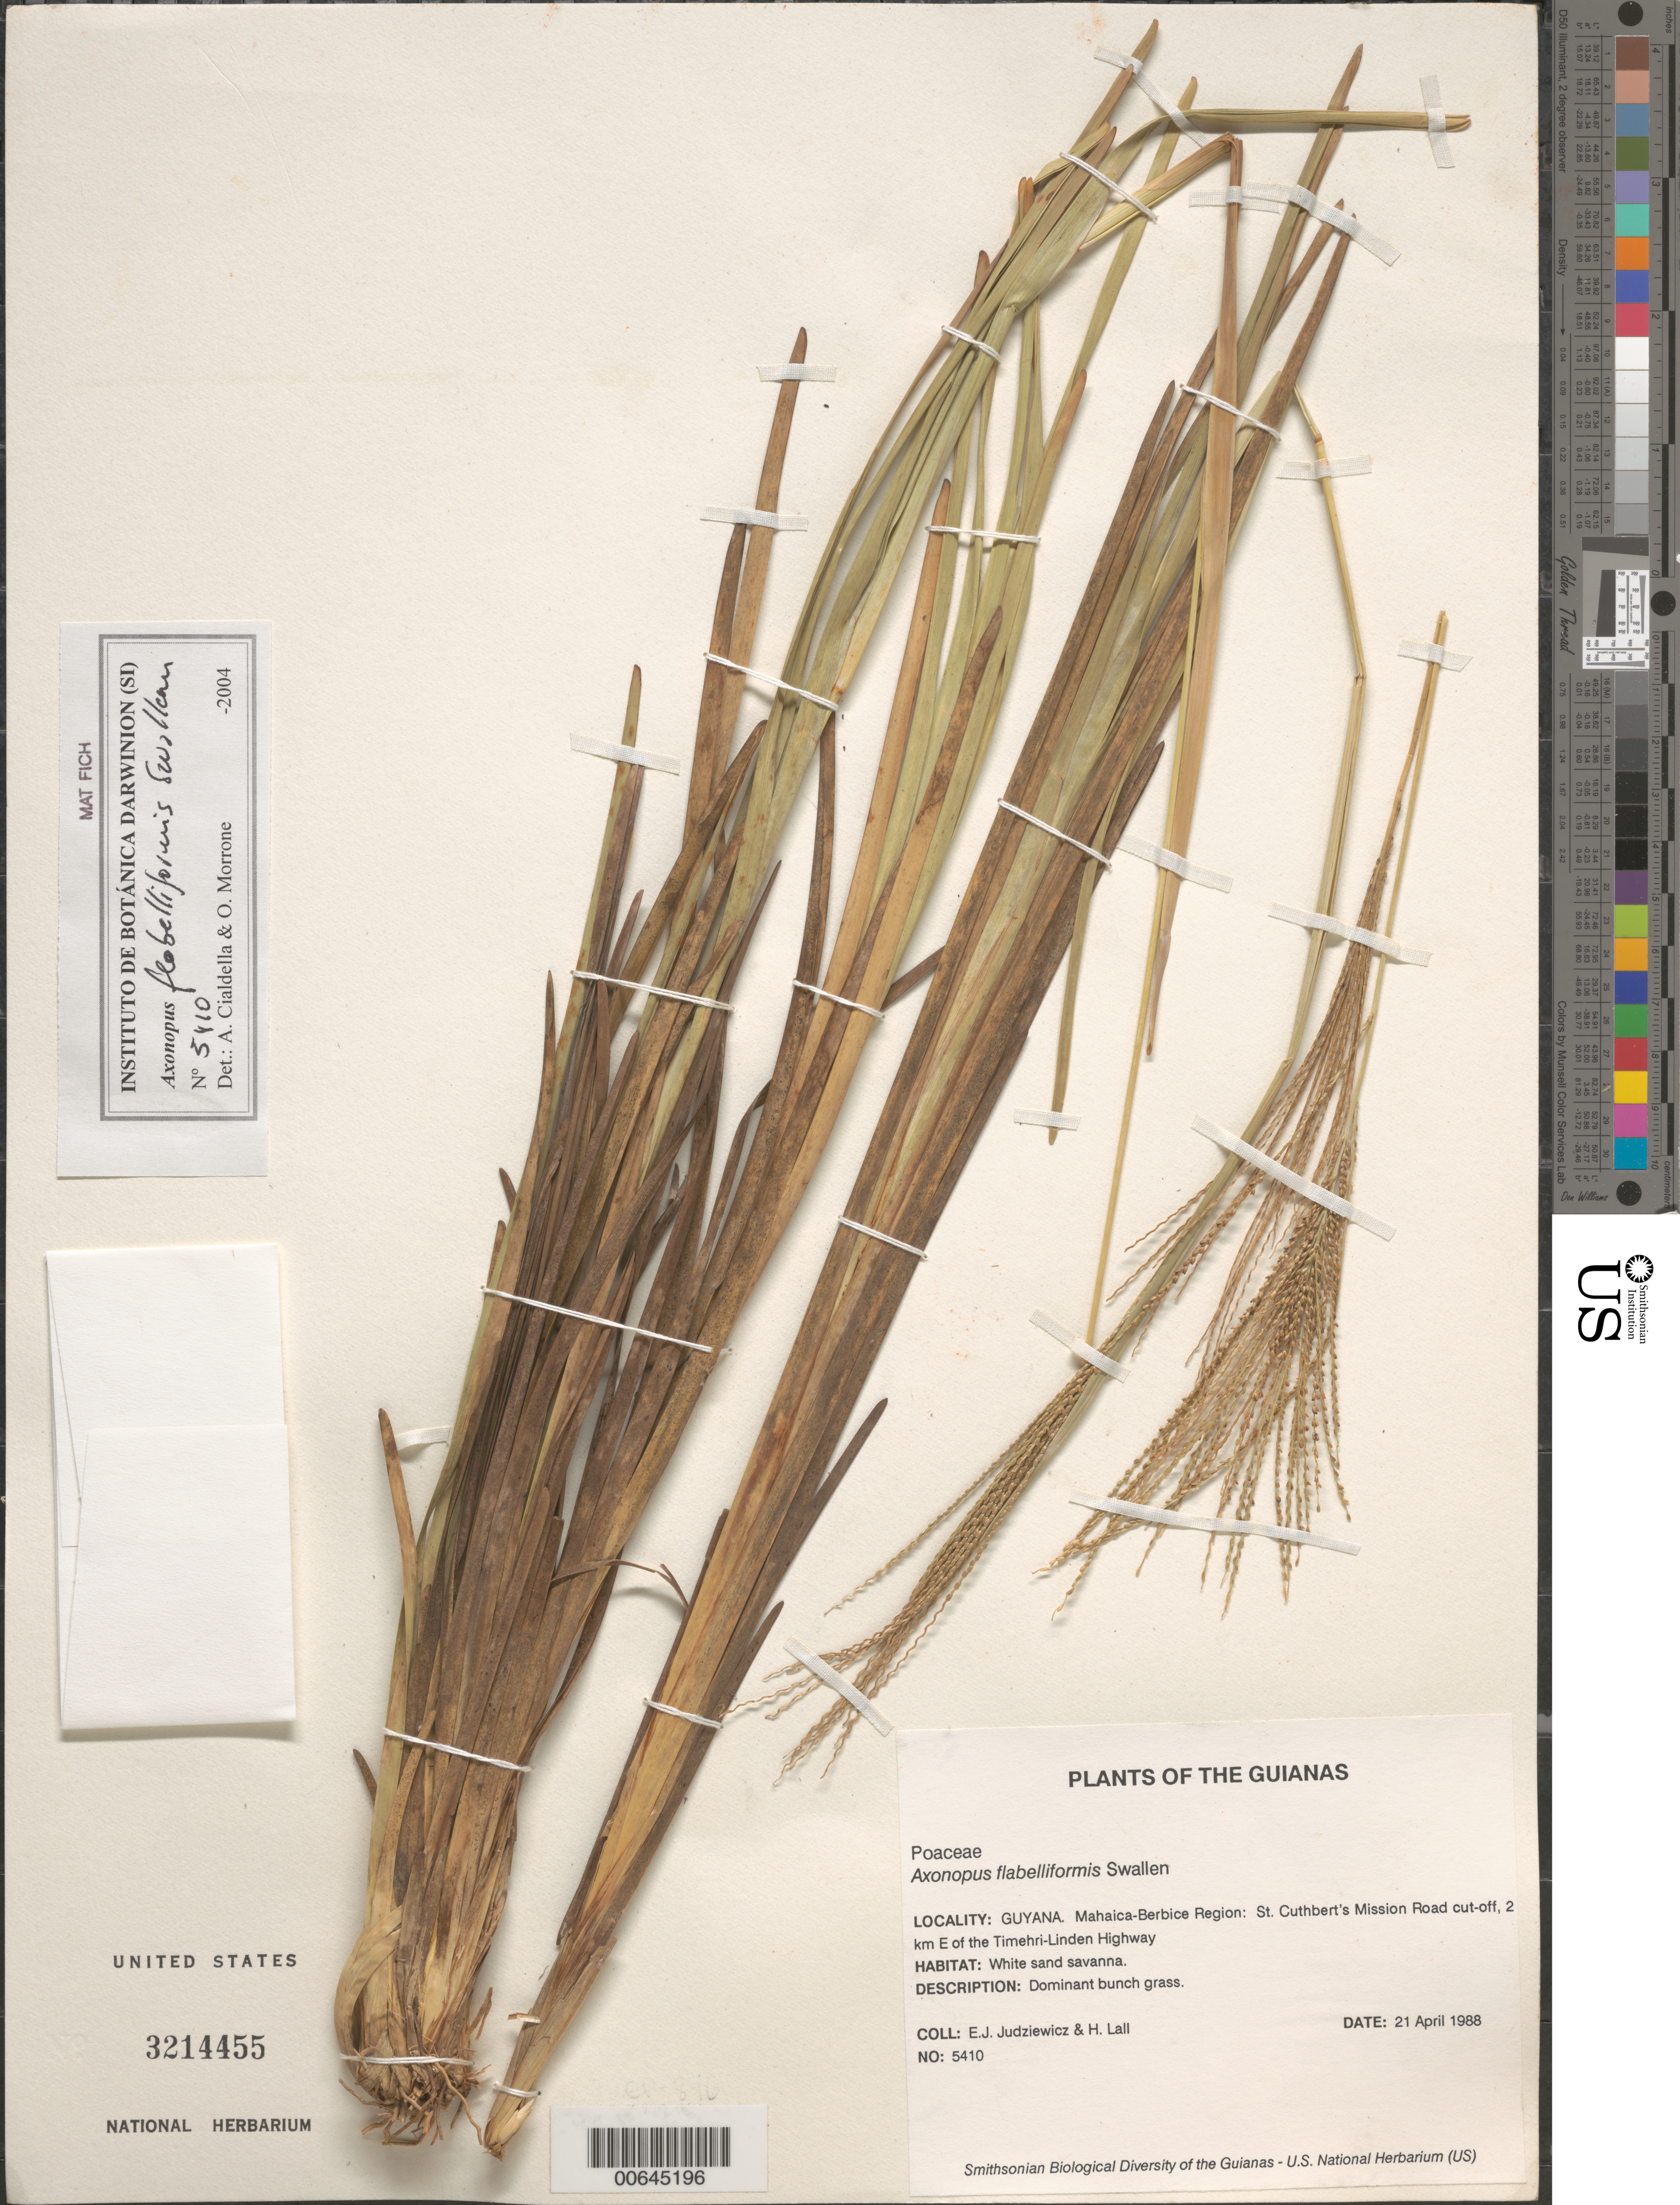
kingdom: Plantae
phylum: Tracheophyta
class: Liliopsida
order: Poales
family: Poaceae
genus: Axonopus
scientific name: Axonopus flabelliformis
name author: Swallen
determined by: Judziewicz, E. J.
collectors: E. J. Judziewicz & H. Lall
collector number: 5410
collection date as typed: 19 April 1988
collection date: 1988-04-19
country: Guyana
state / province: Mahaica-Berbice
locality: St. Cuthbert's Mission Rd. cut-off, 2 km E of the Timehri-Linden Highway.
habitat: White sand savanna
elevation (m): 40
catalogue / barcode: US 3214455